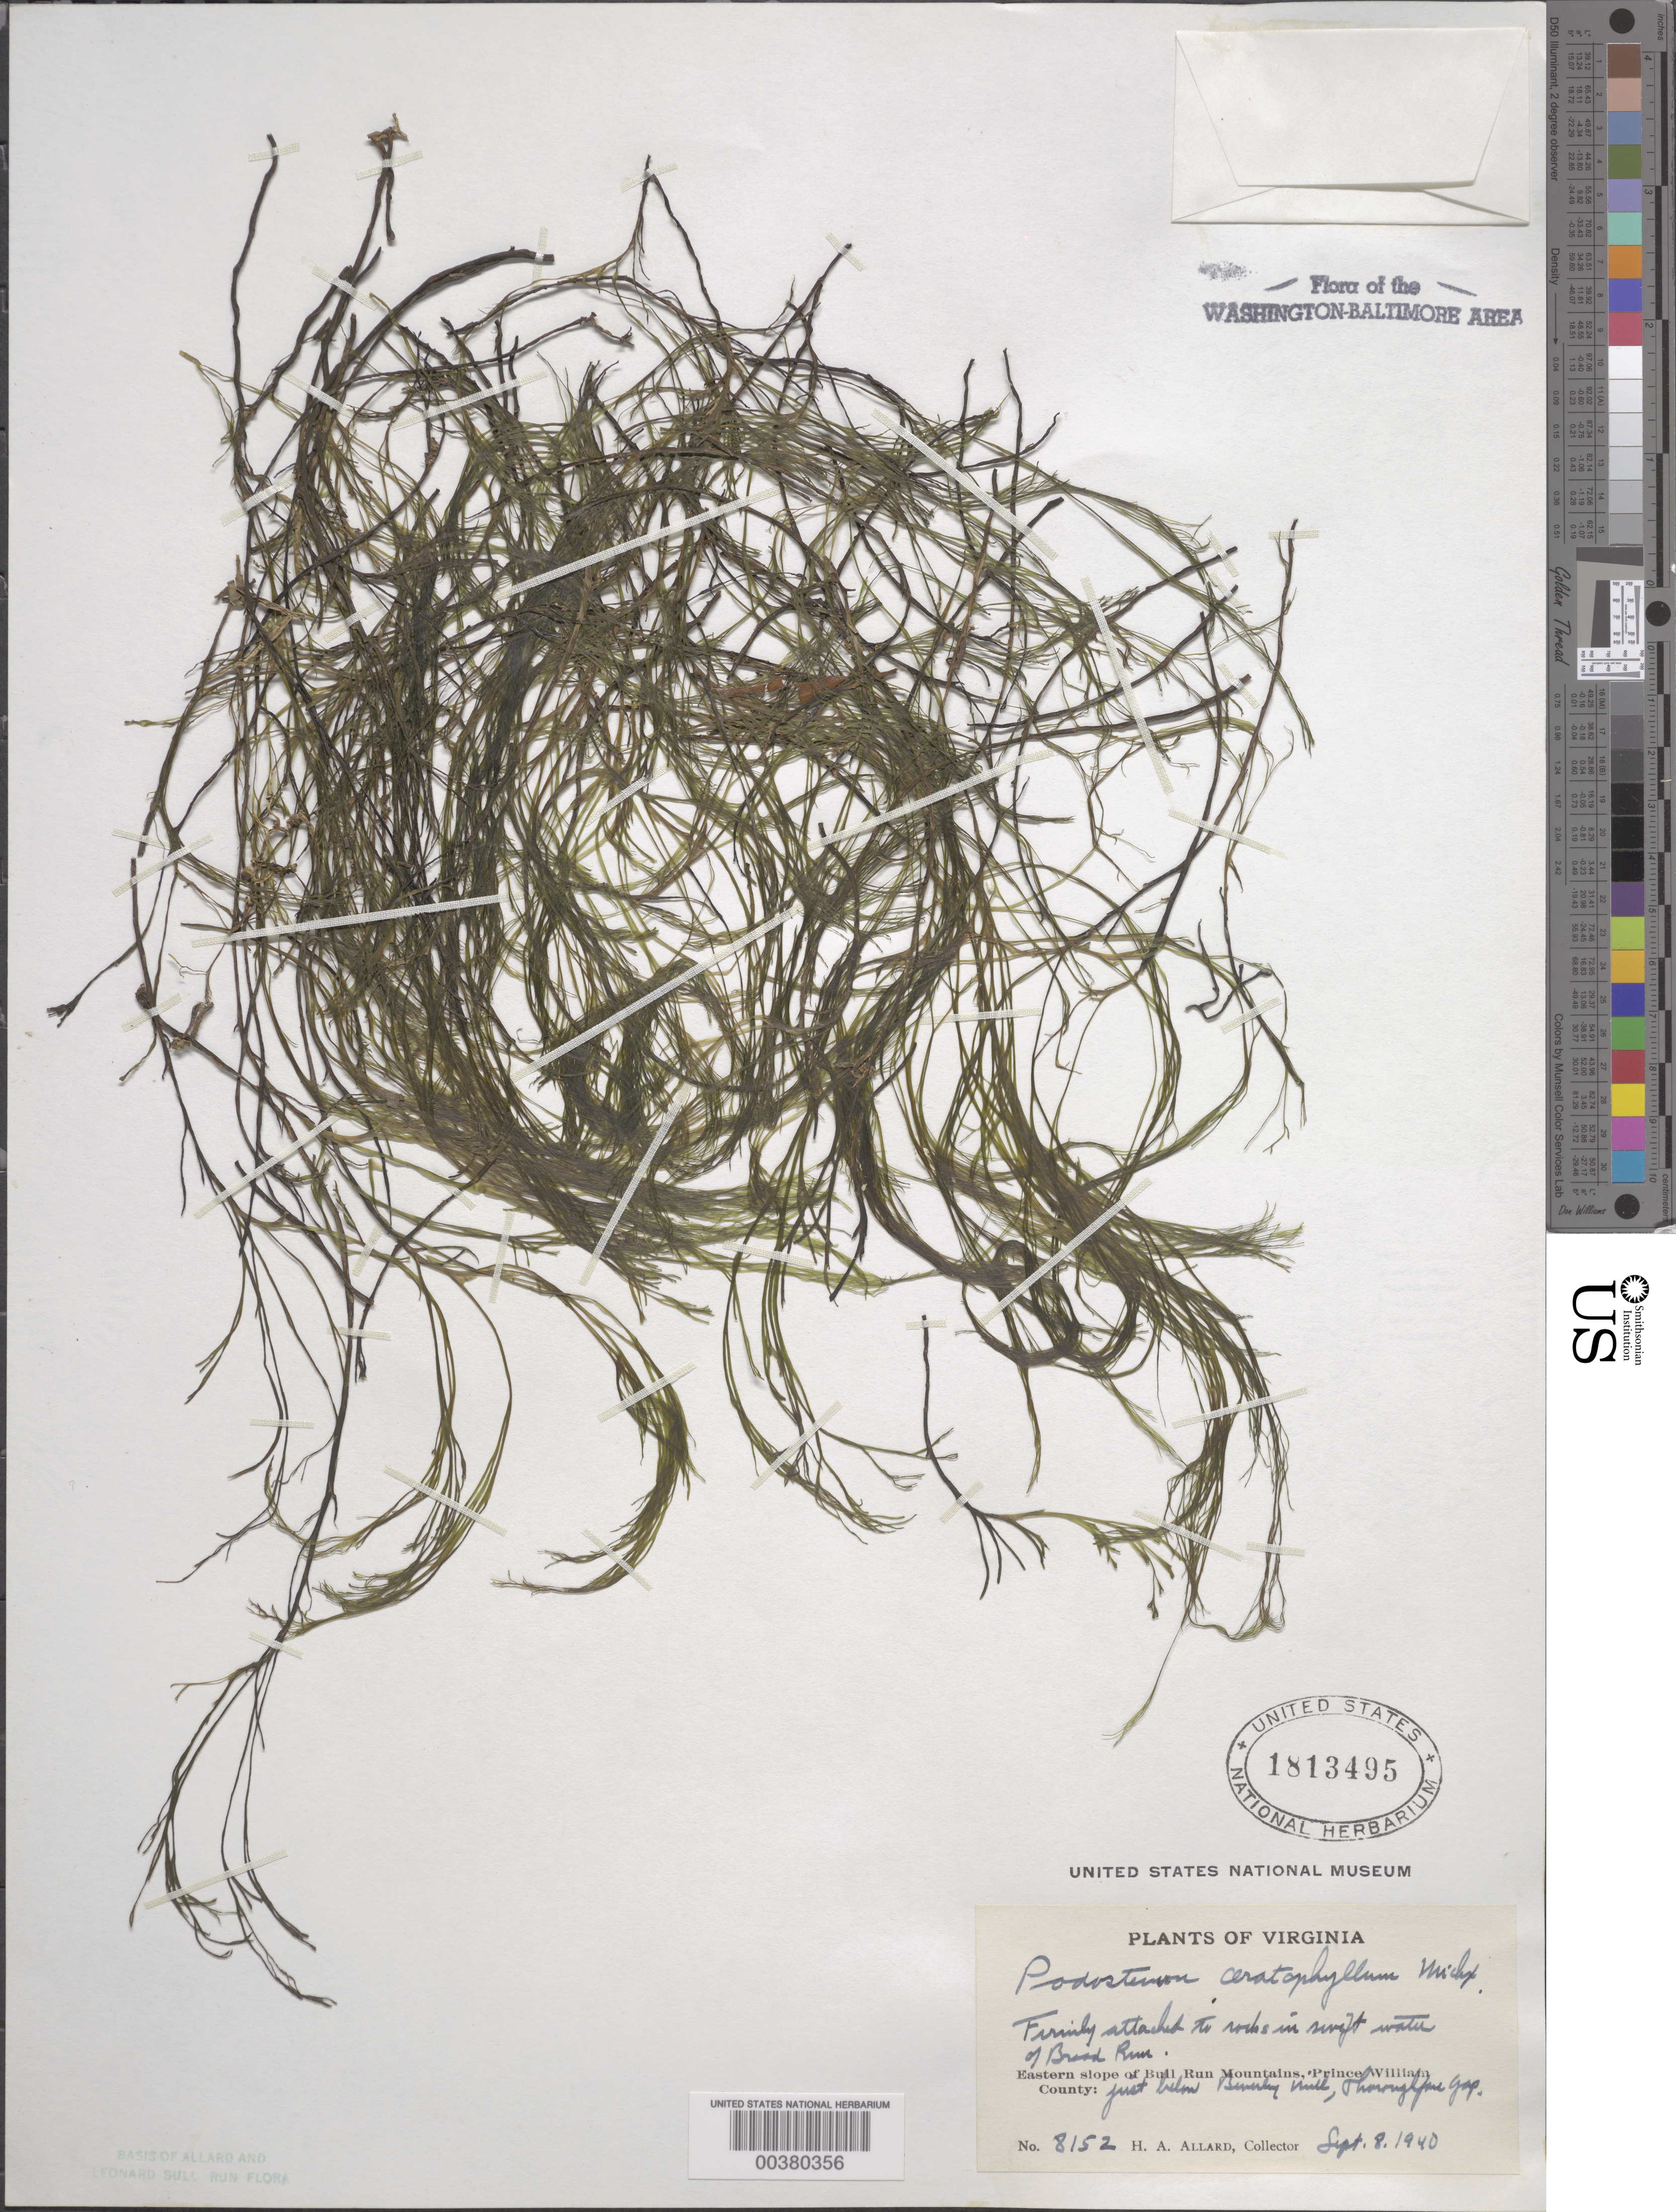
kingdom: Plantae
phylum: Tracheophyta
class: Magnoliopsida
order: Malpighiales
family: Podostemaceae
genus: Podostemum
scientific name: Podostemum ceratophylllum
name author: Michx.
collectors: H. A. Allard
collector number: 8152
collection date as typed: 08 Sep 1940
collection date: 1940-09-08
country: United States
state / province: Virginia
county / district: Prince William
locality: Broad Run below Beverley Mill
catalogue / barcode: US 1813495